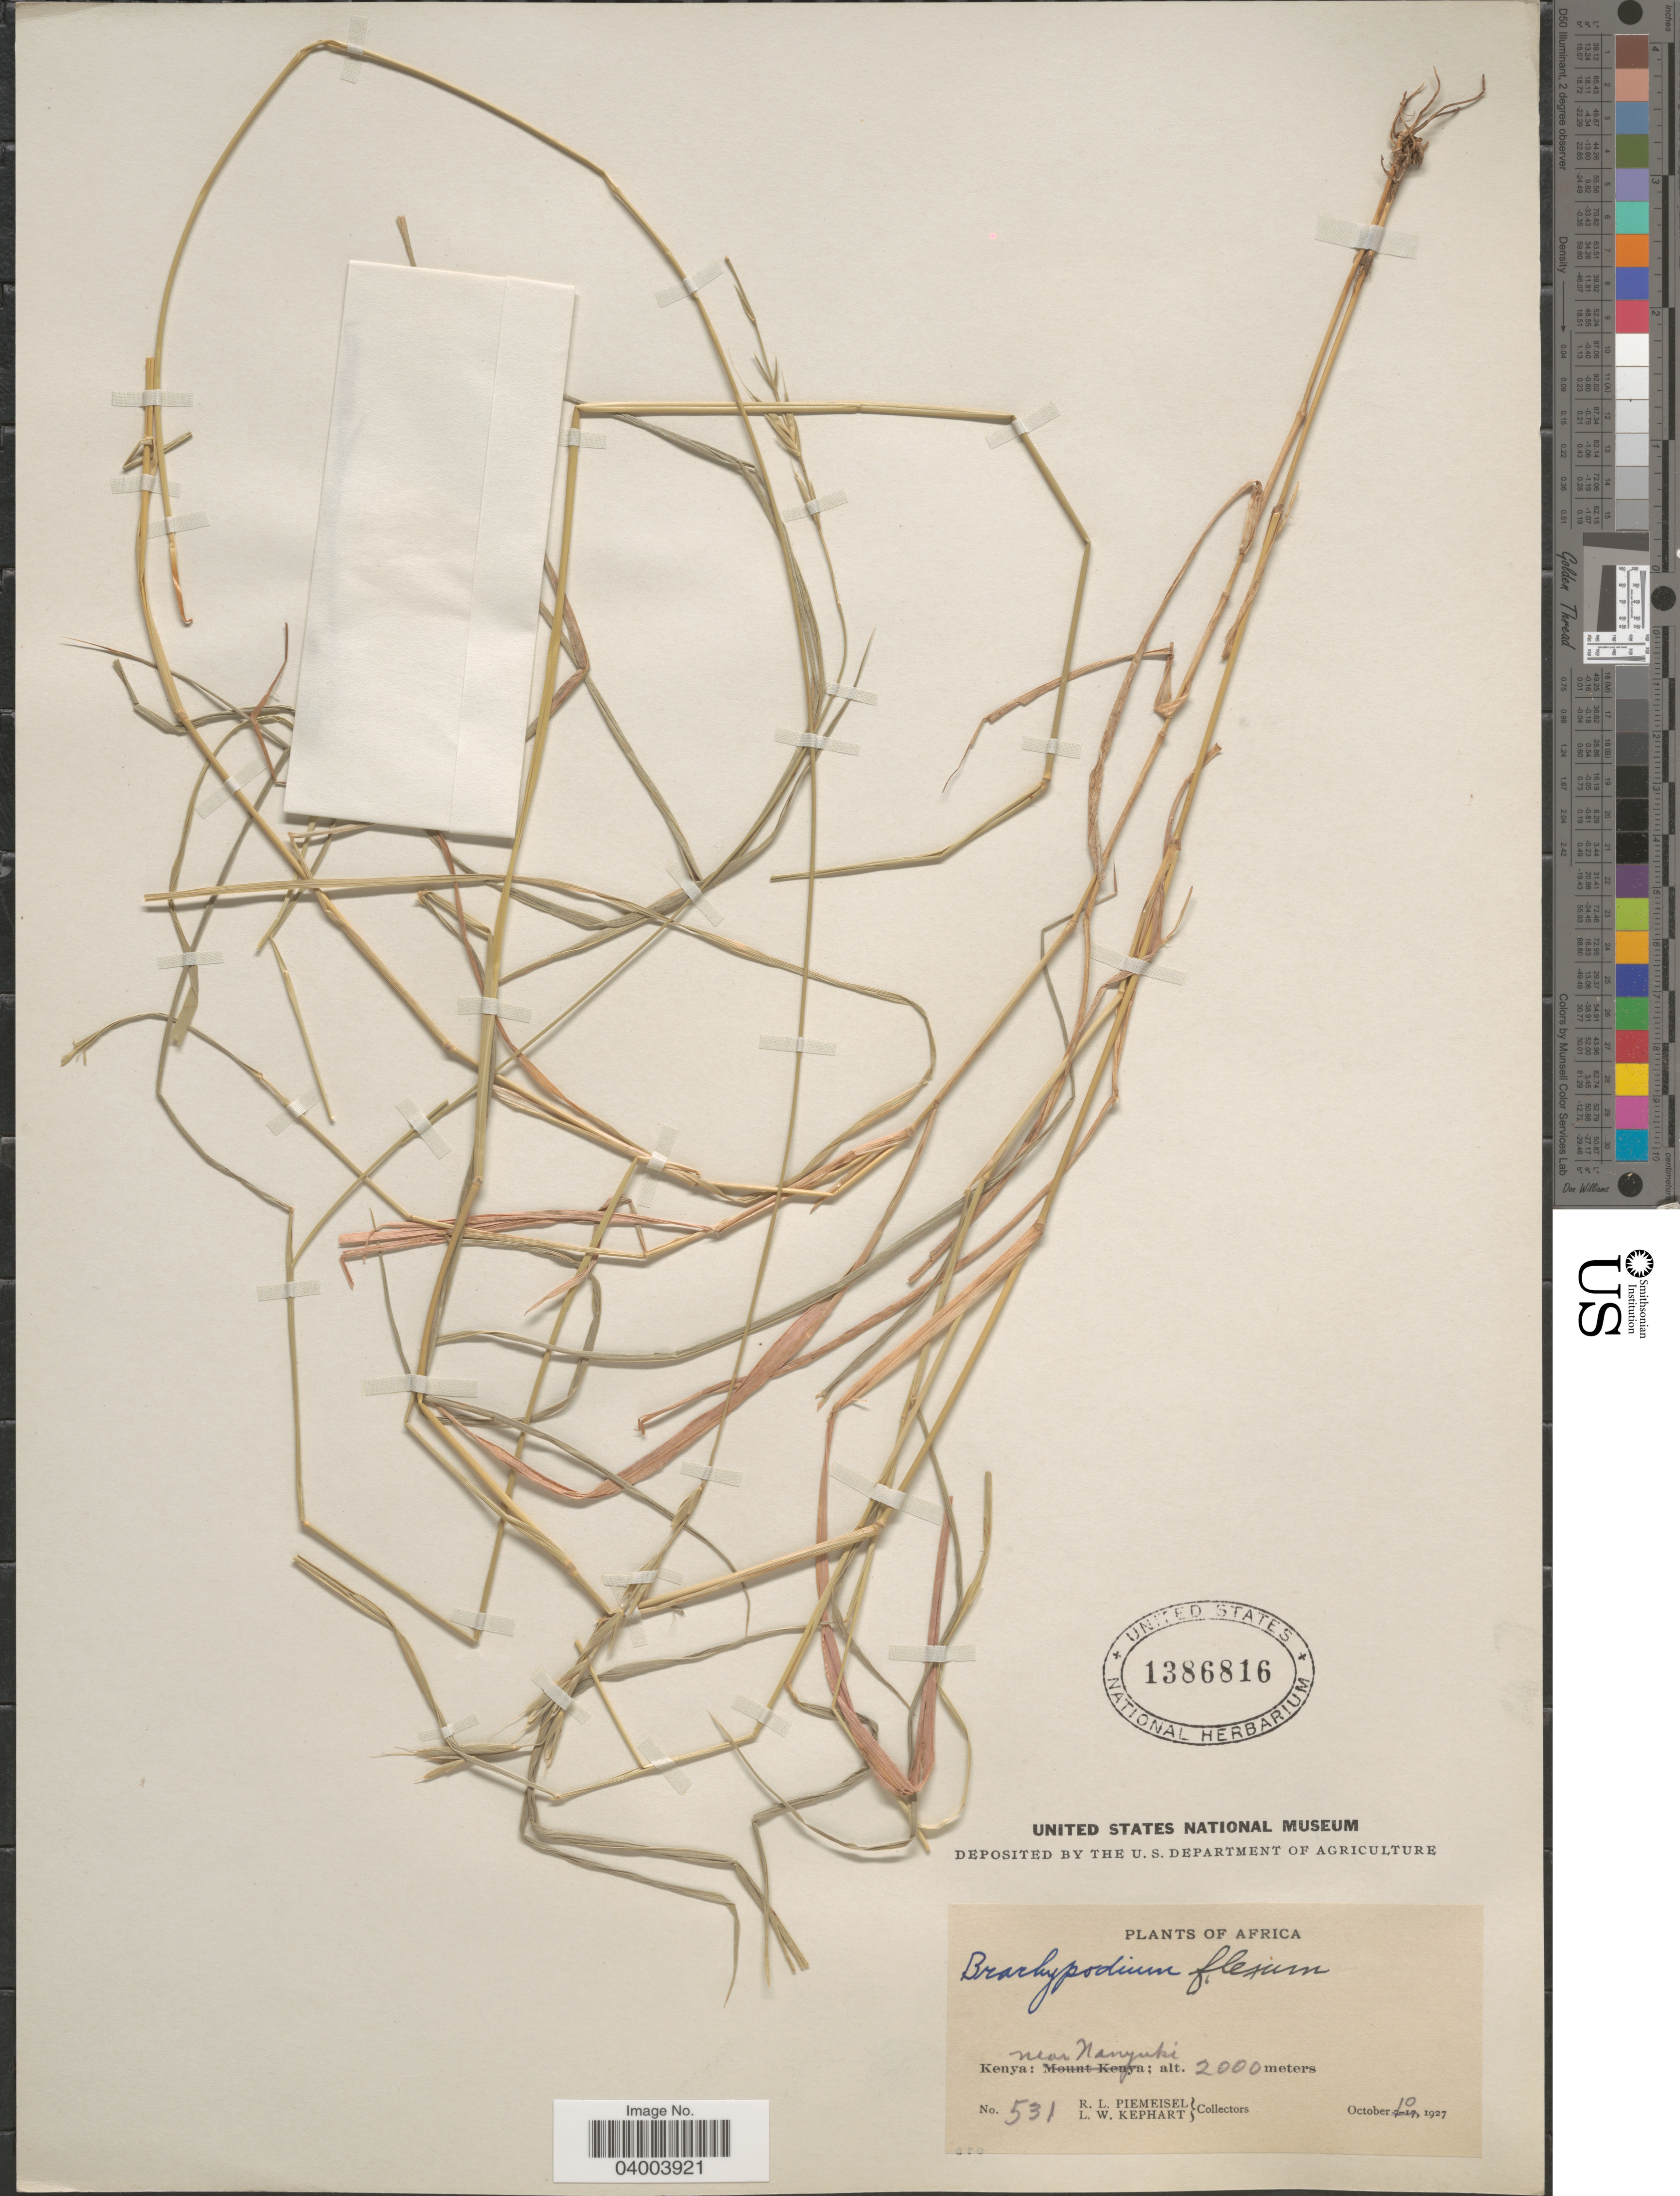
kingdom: Plantae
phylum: Tracheophyta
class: Liliopsida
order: Poales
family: Poaceae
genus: Brachypodium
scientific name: Brachypodium flexum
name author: Nees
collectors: R. L. Piemeisel & L. W. Kephart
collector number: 531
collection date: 1927-10-10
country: Kenya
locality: Kenya: near Nanyuki.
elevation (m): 2000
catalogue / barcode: US 1386816